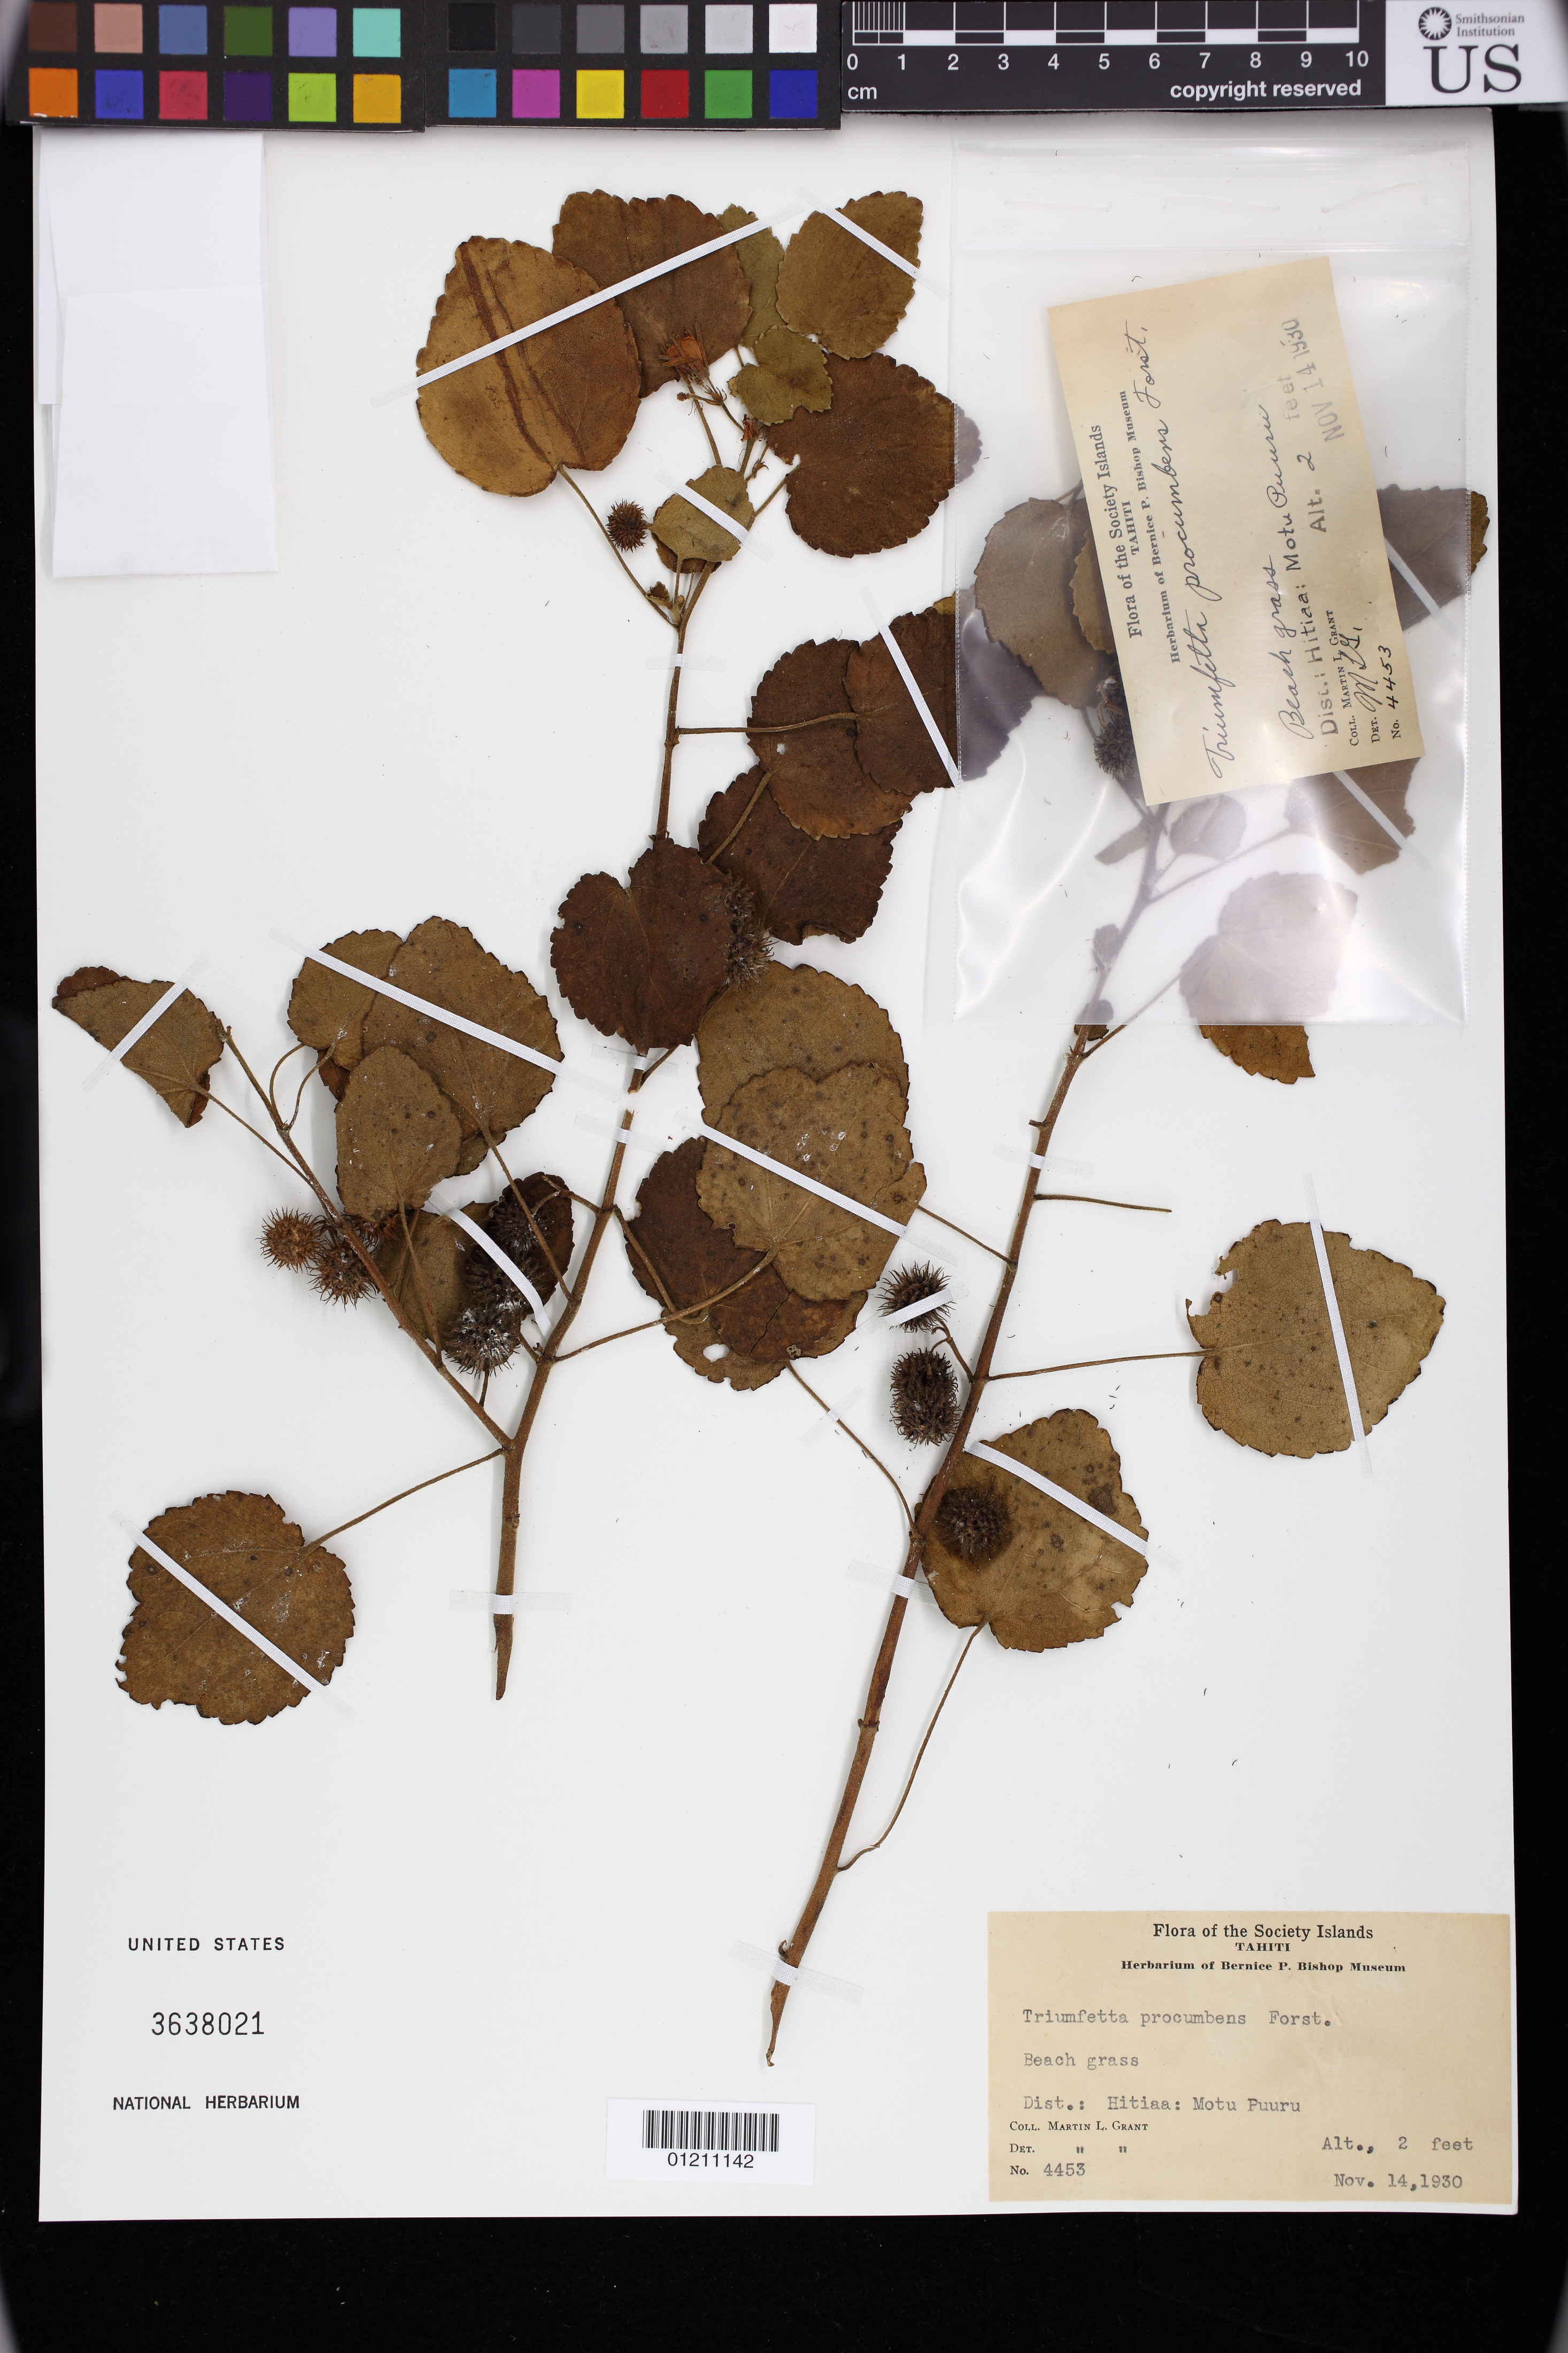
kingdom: Plantae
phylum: Tracheophyta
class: Magnoliopsida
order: Malvales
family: Malvaceae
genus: Triumfetta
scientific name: Triumfetta procumbens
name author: G. Forst.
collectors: M. L. Grant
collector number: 4453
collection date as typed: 14 Nov 1930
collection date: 1930-11-14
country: French Polynesia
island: Tahiti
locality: Society Islands: Tahiti. Dist.: Hitiaa: Motu Puuru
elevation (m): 1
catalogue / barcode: US 3638021